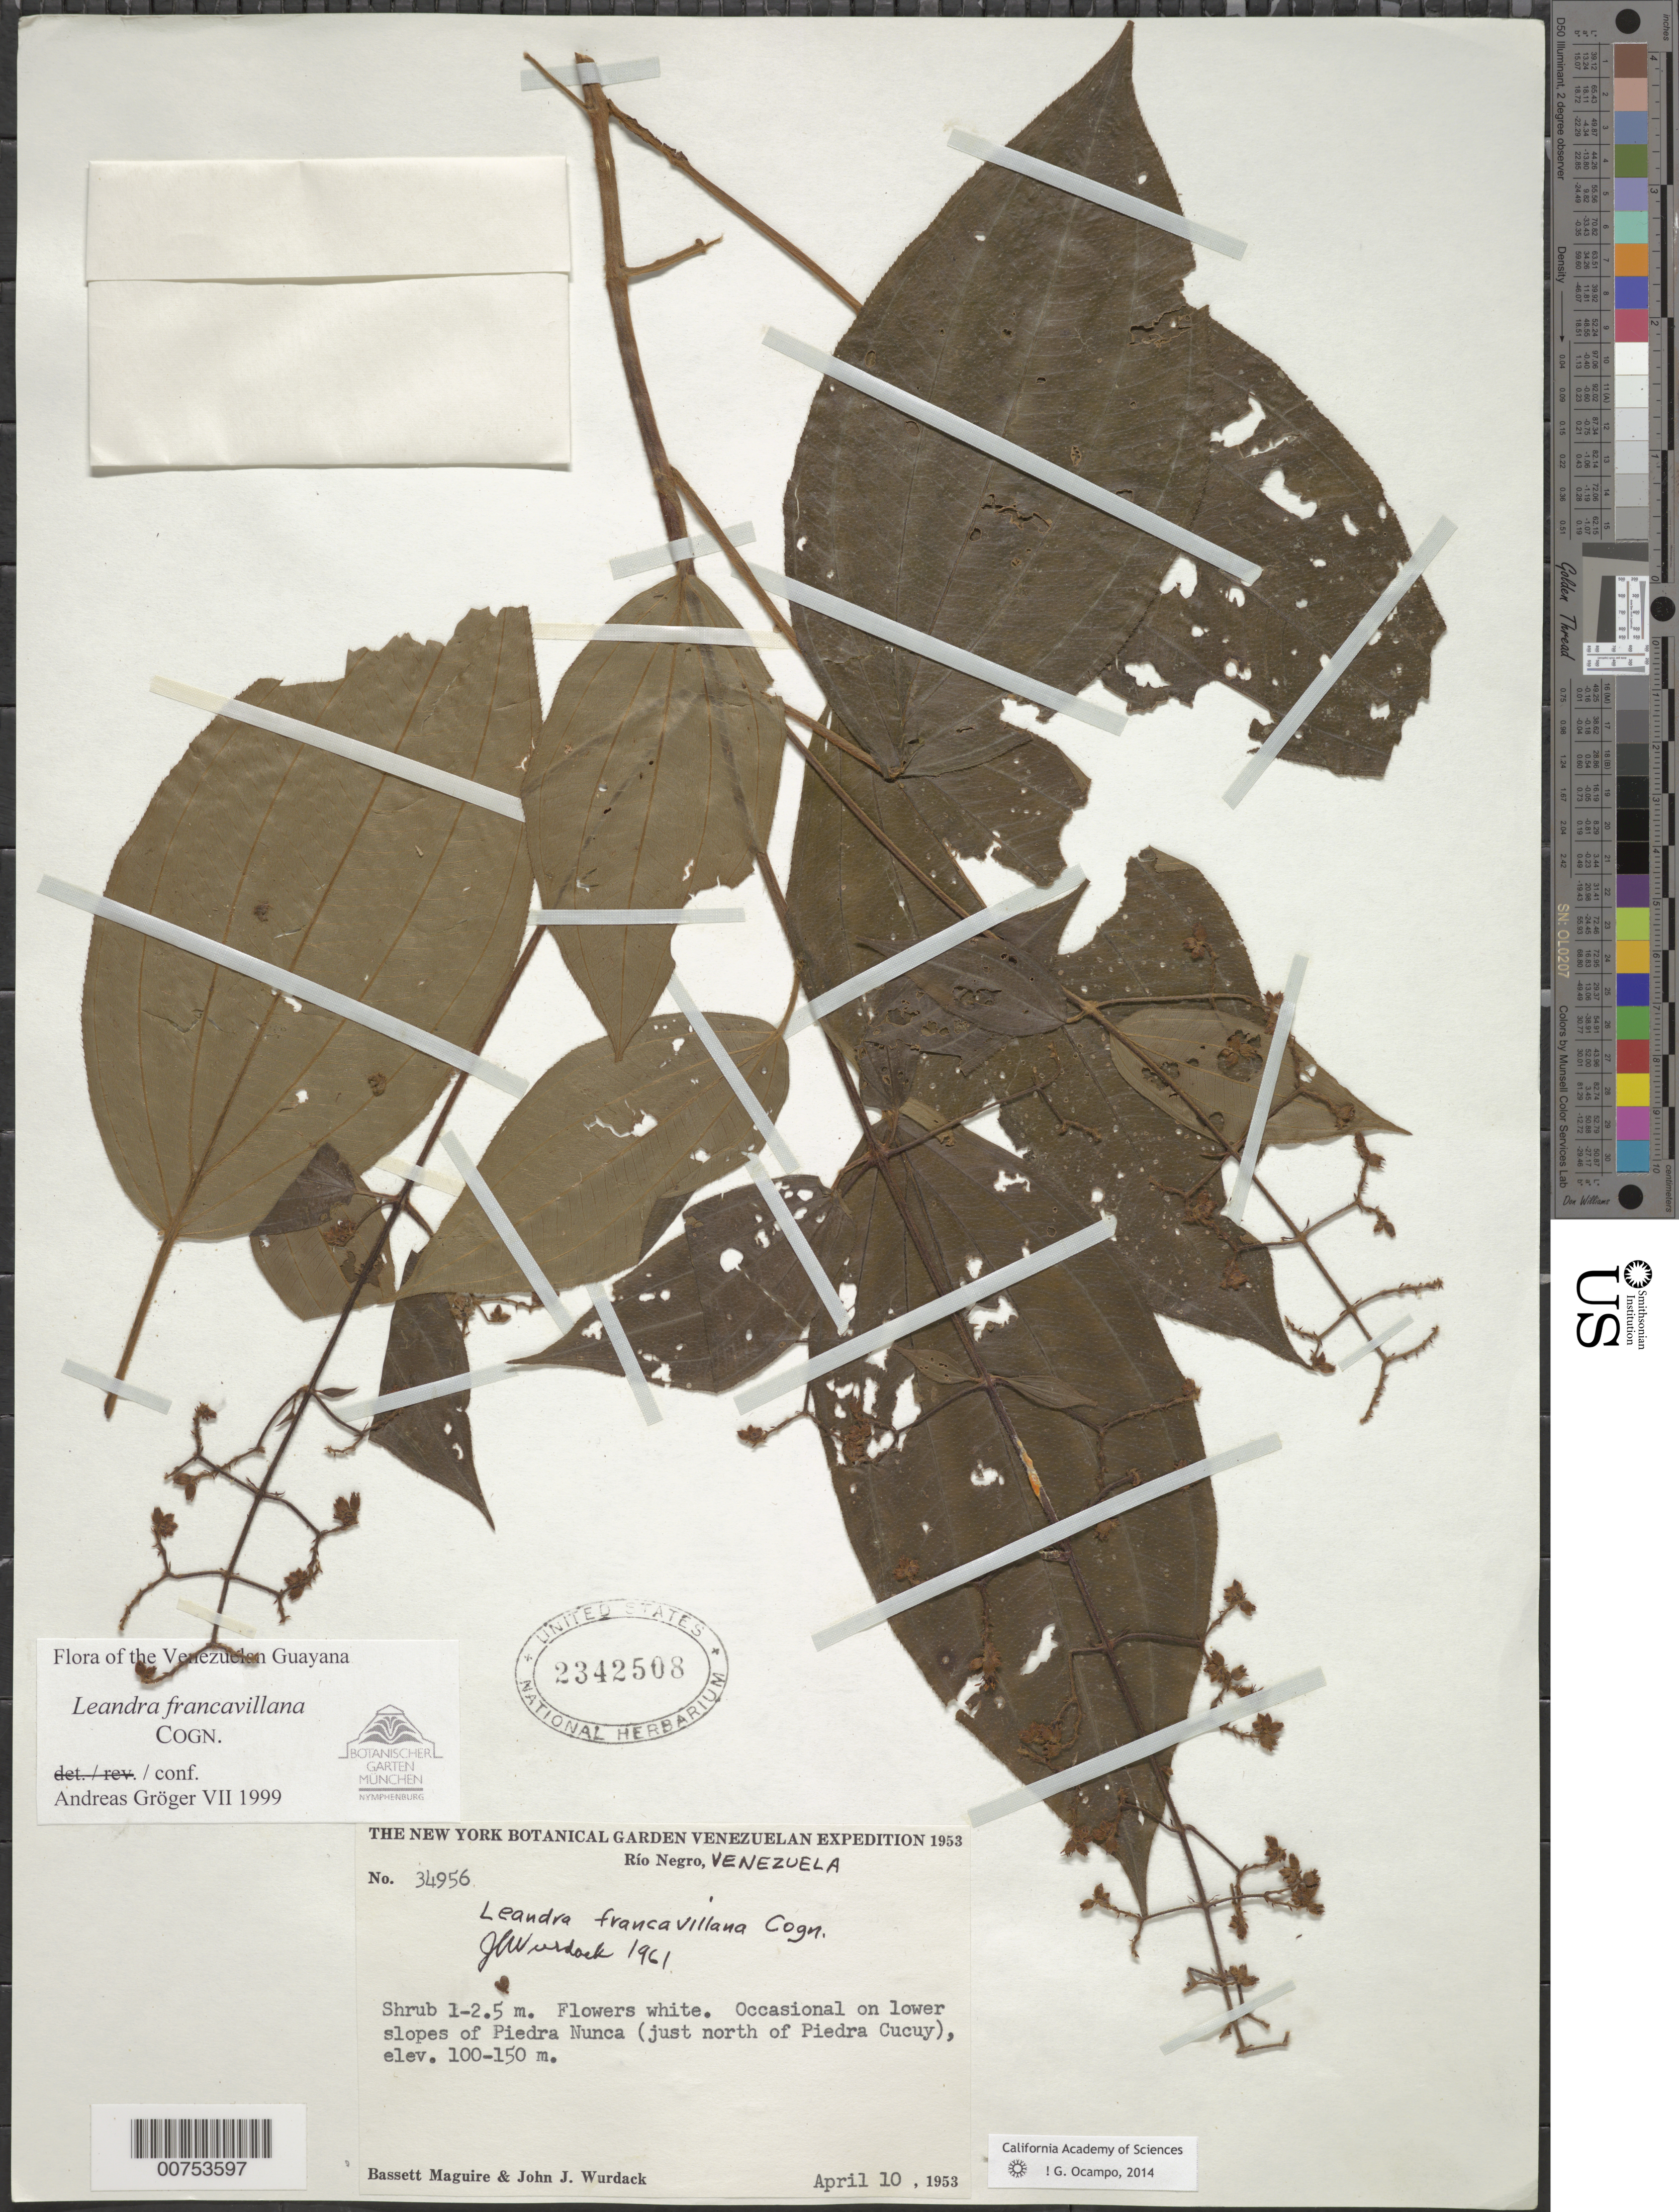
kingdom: Plantae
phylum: Tracheophyta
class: Magnoliopsida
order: Myrtales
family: Melastomataceae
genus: Leandra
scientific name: Leandra francavillana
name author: Cogn.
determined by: Gröger, A.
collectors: B. Maguire & J. J. Wurdack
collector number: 34956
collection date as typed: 10-Apr-53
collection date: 1953-04-10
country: Venezuela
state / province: Amazonas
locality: Río Negro, Piedra Nunca, N of Piedra Cucuy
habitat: Lower slopes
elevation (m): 100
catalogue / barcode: US 2342508